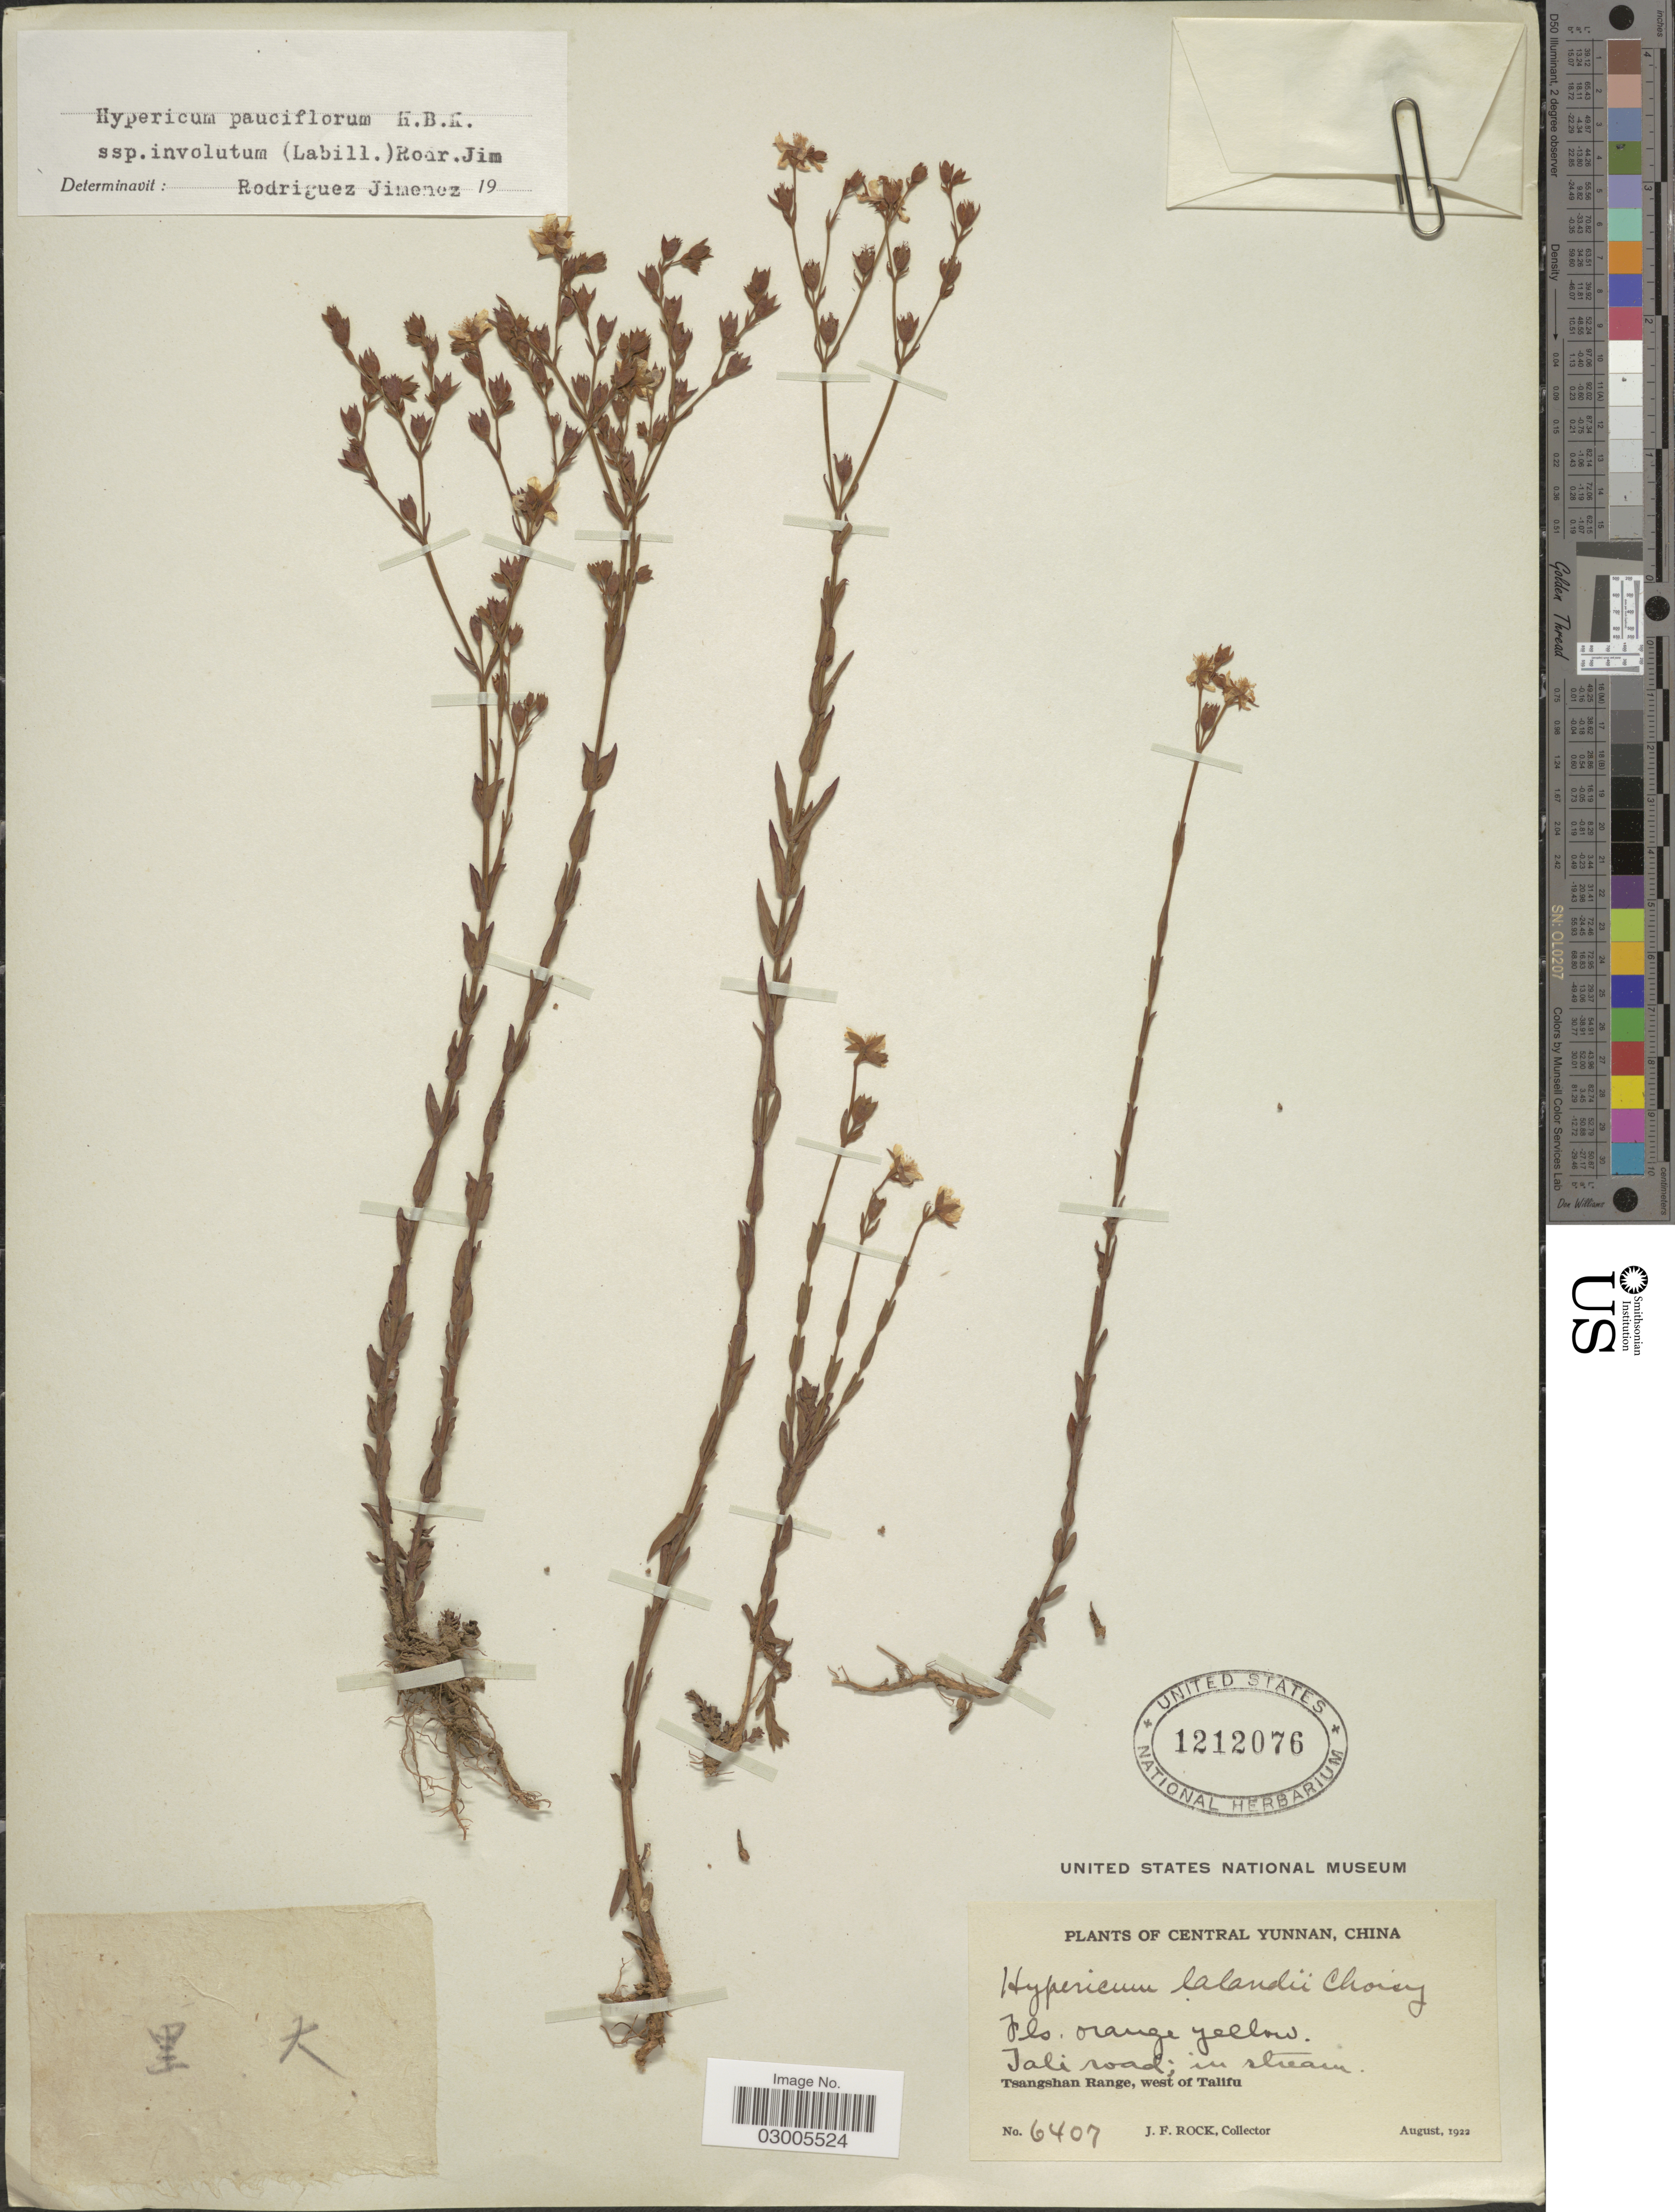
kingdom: Plantae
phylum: Tracheophyta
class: Magnoliopsida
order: Malpighiales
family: Hypericaceae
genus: Hypericum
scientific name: Hypericum pauciflorum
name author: Kunth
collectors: J. Rock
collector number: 6407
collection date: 1922-08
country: China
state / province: Yunnan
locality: Central Yunnan. Tali road. Tsangshan Range, west of Talifu.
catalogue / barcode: US 1212076